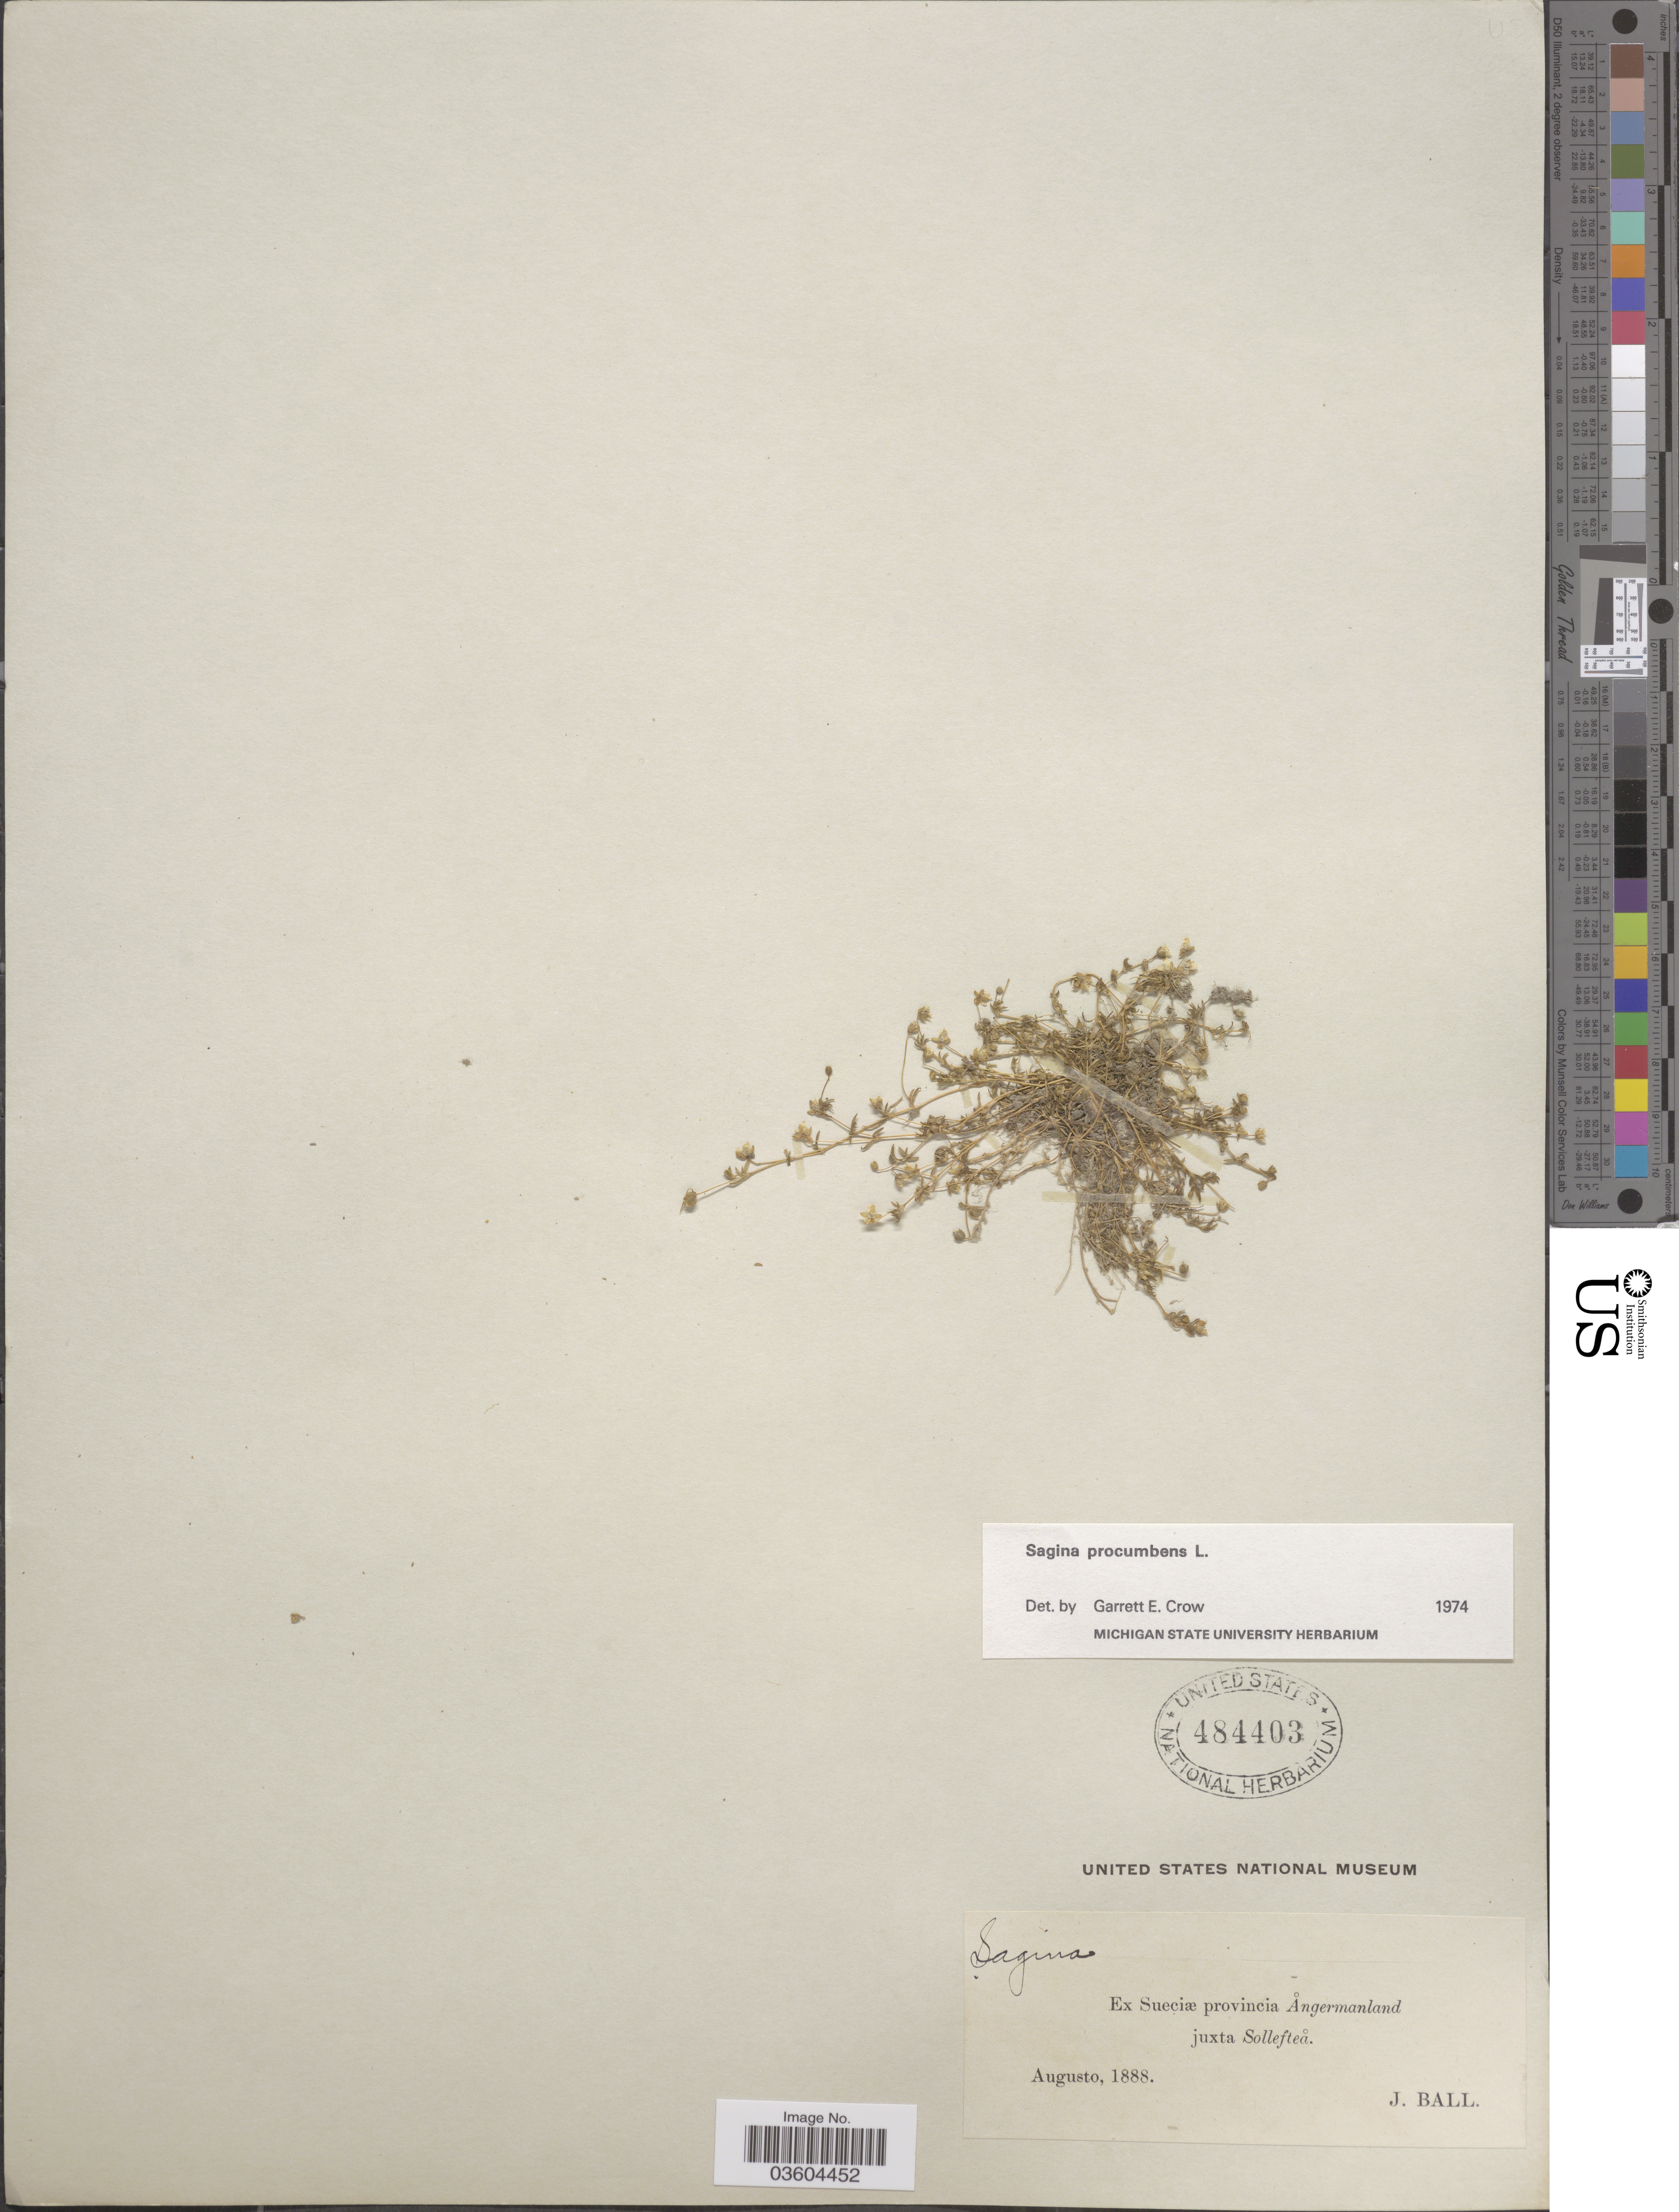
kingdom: Plantae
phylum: Tracheophyta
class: Magnoliopsida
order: Caryophyllales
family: Caryophyllaceae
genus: Sagina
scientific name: Sagina procumbens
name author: L.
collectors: J. Ball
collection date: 1888-08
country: Sweden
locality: Ex Suecicæ provincia Ǻngermanland juxta Sollefteå.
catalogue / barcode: US 484403